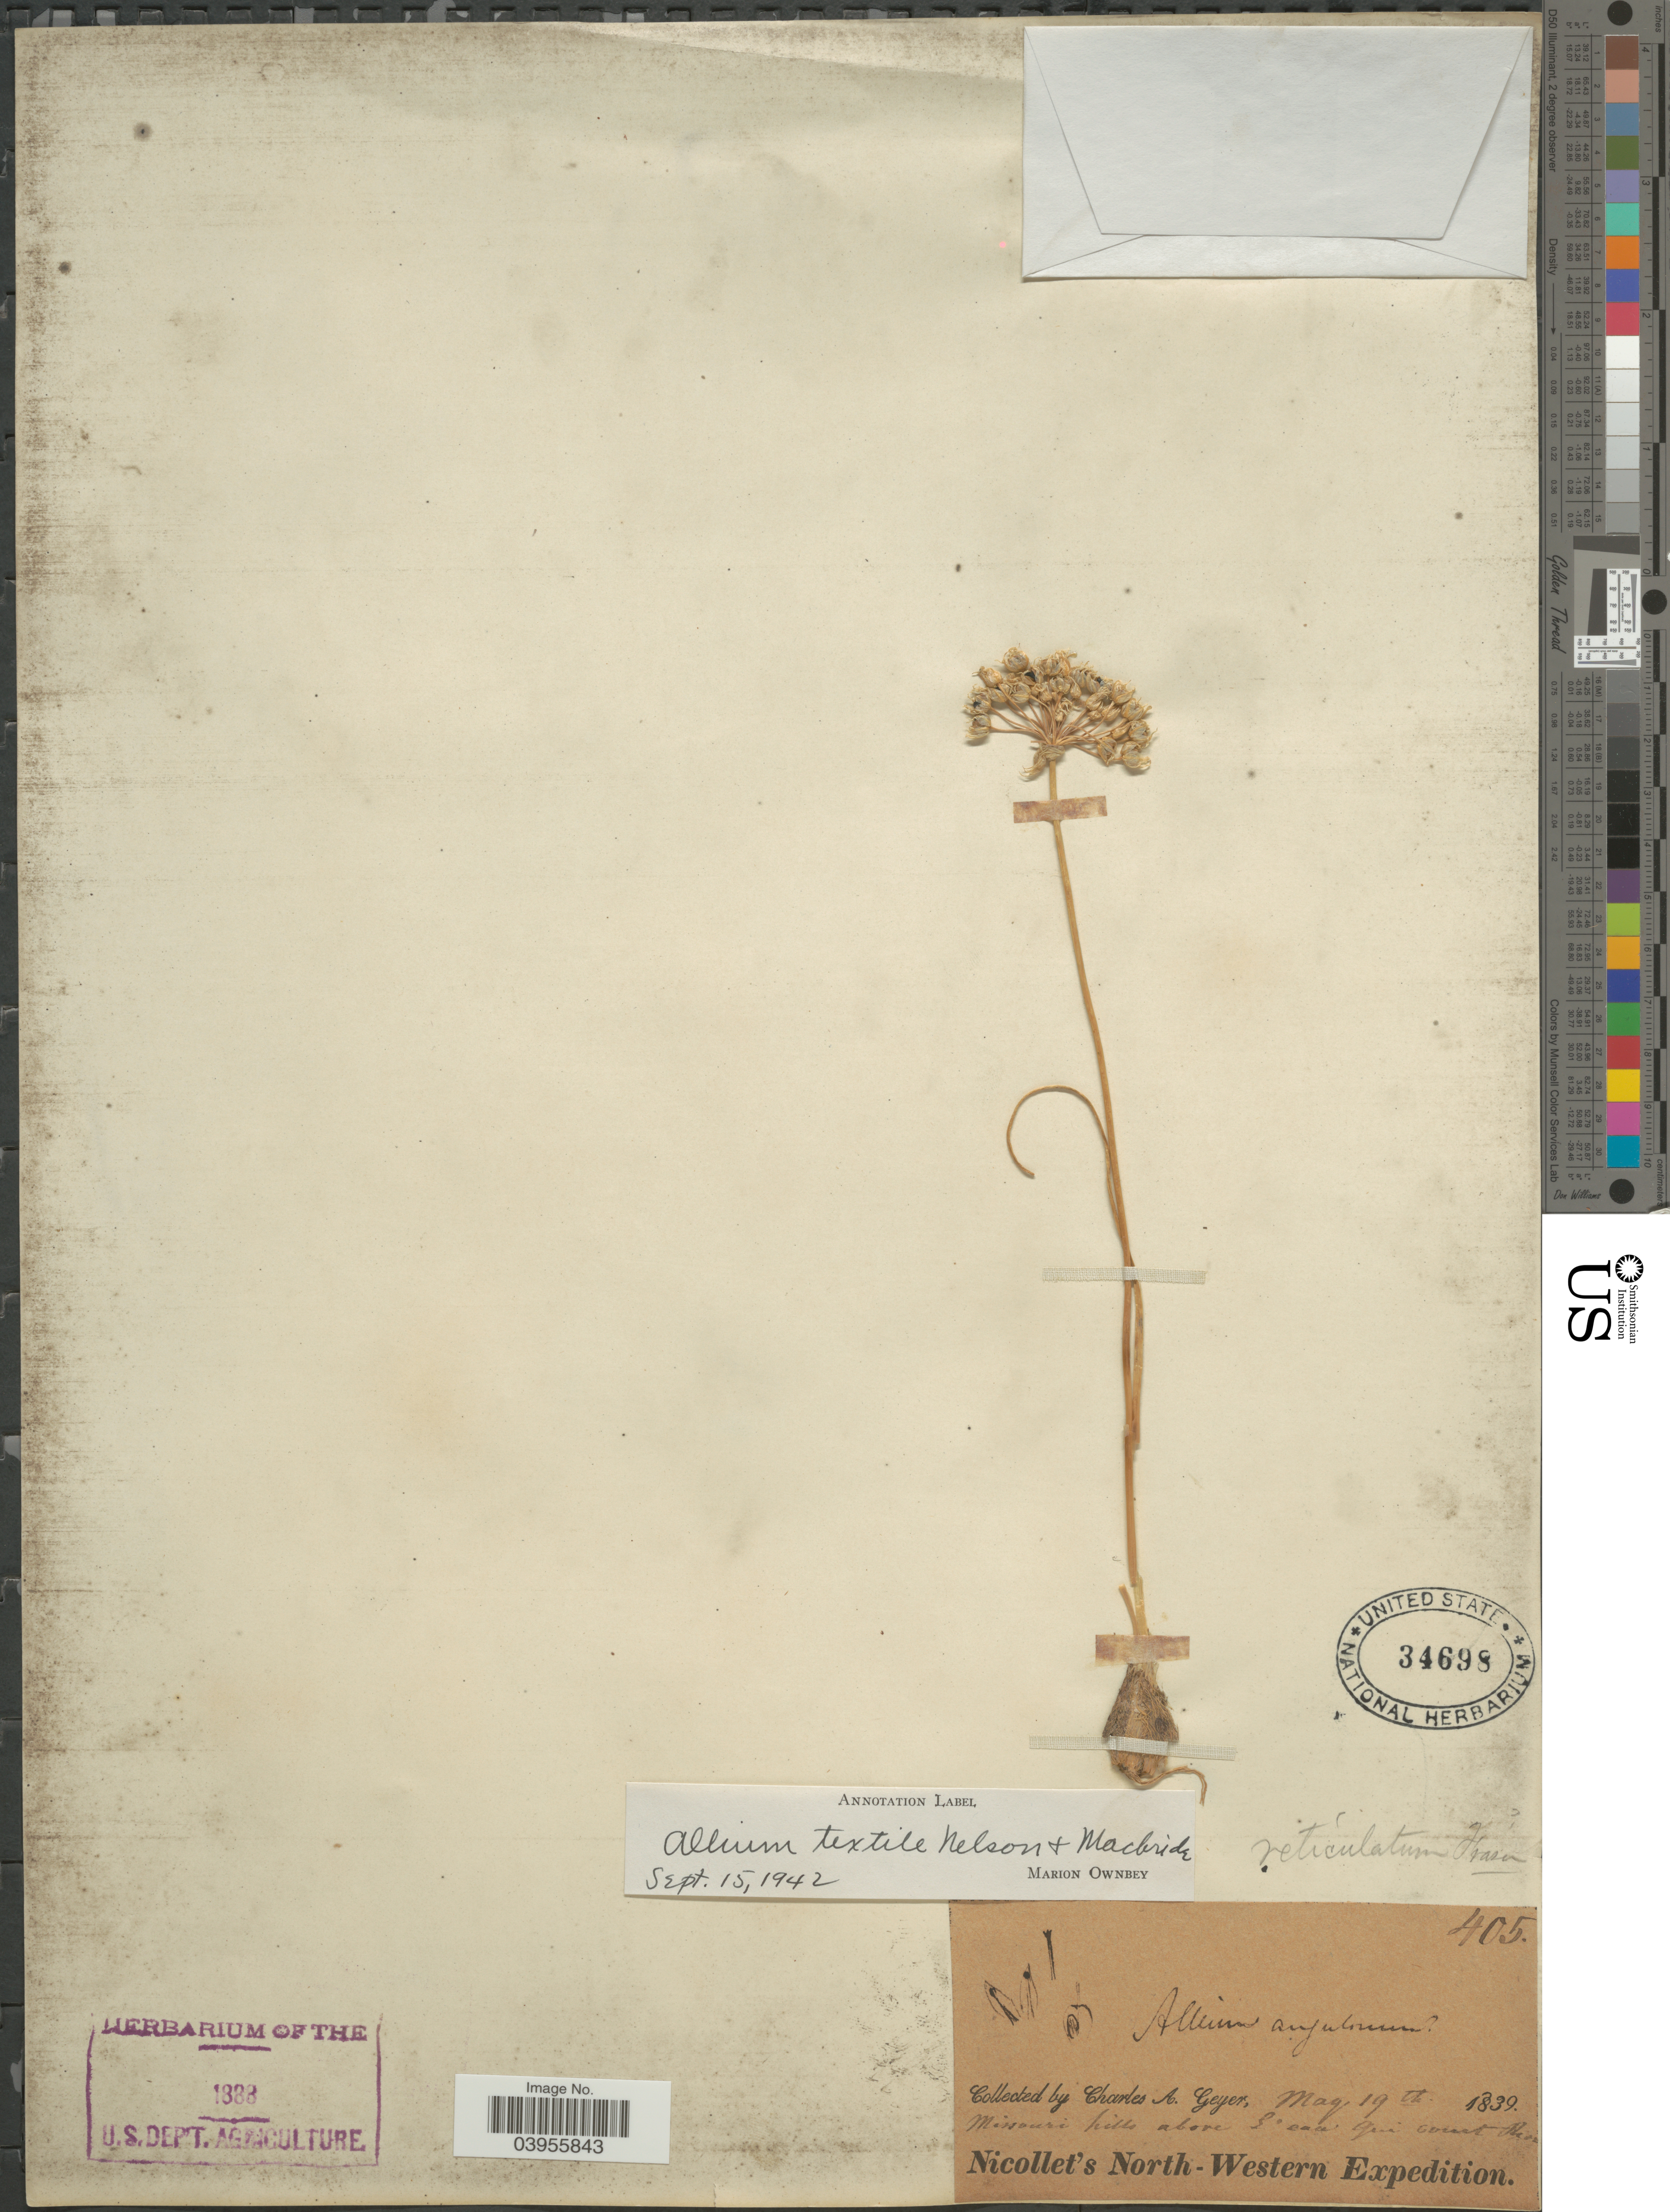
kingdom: Plantae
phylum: Tracheophyta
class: Liliopsida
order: Asparagales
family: Amaryllidaceae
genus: Allium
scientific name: Allium drummondii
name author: Regel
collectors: C. A. Geyer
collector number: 405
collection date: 1839-05-19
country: United States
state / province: Missouri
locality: Missouri hills above l'eau qui court Riv.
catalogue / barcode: US 34698